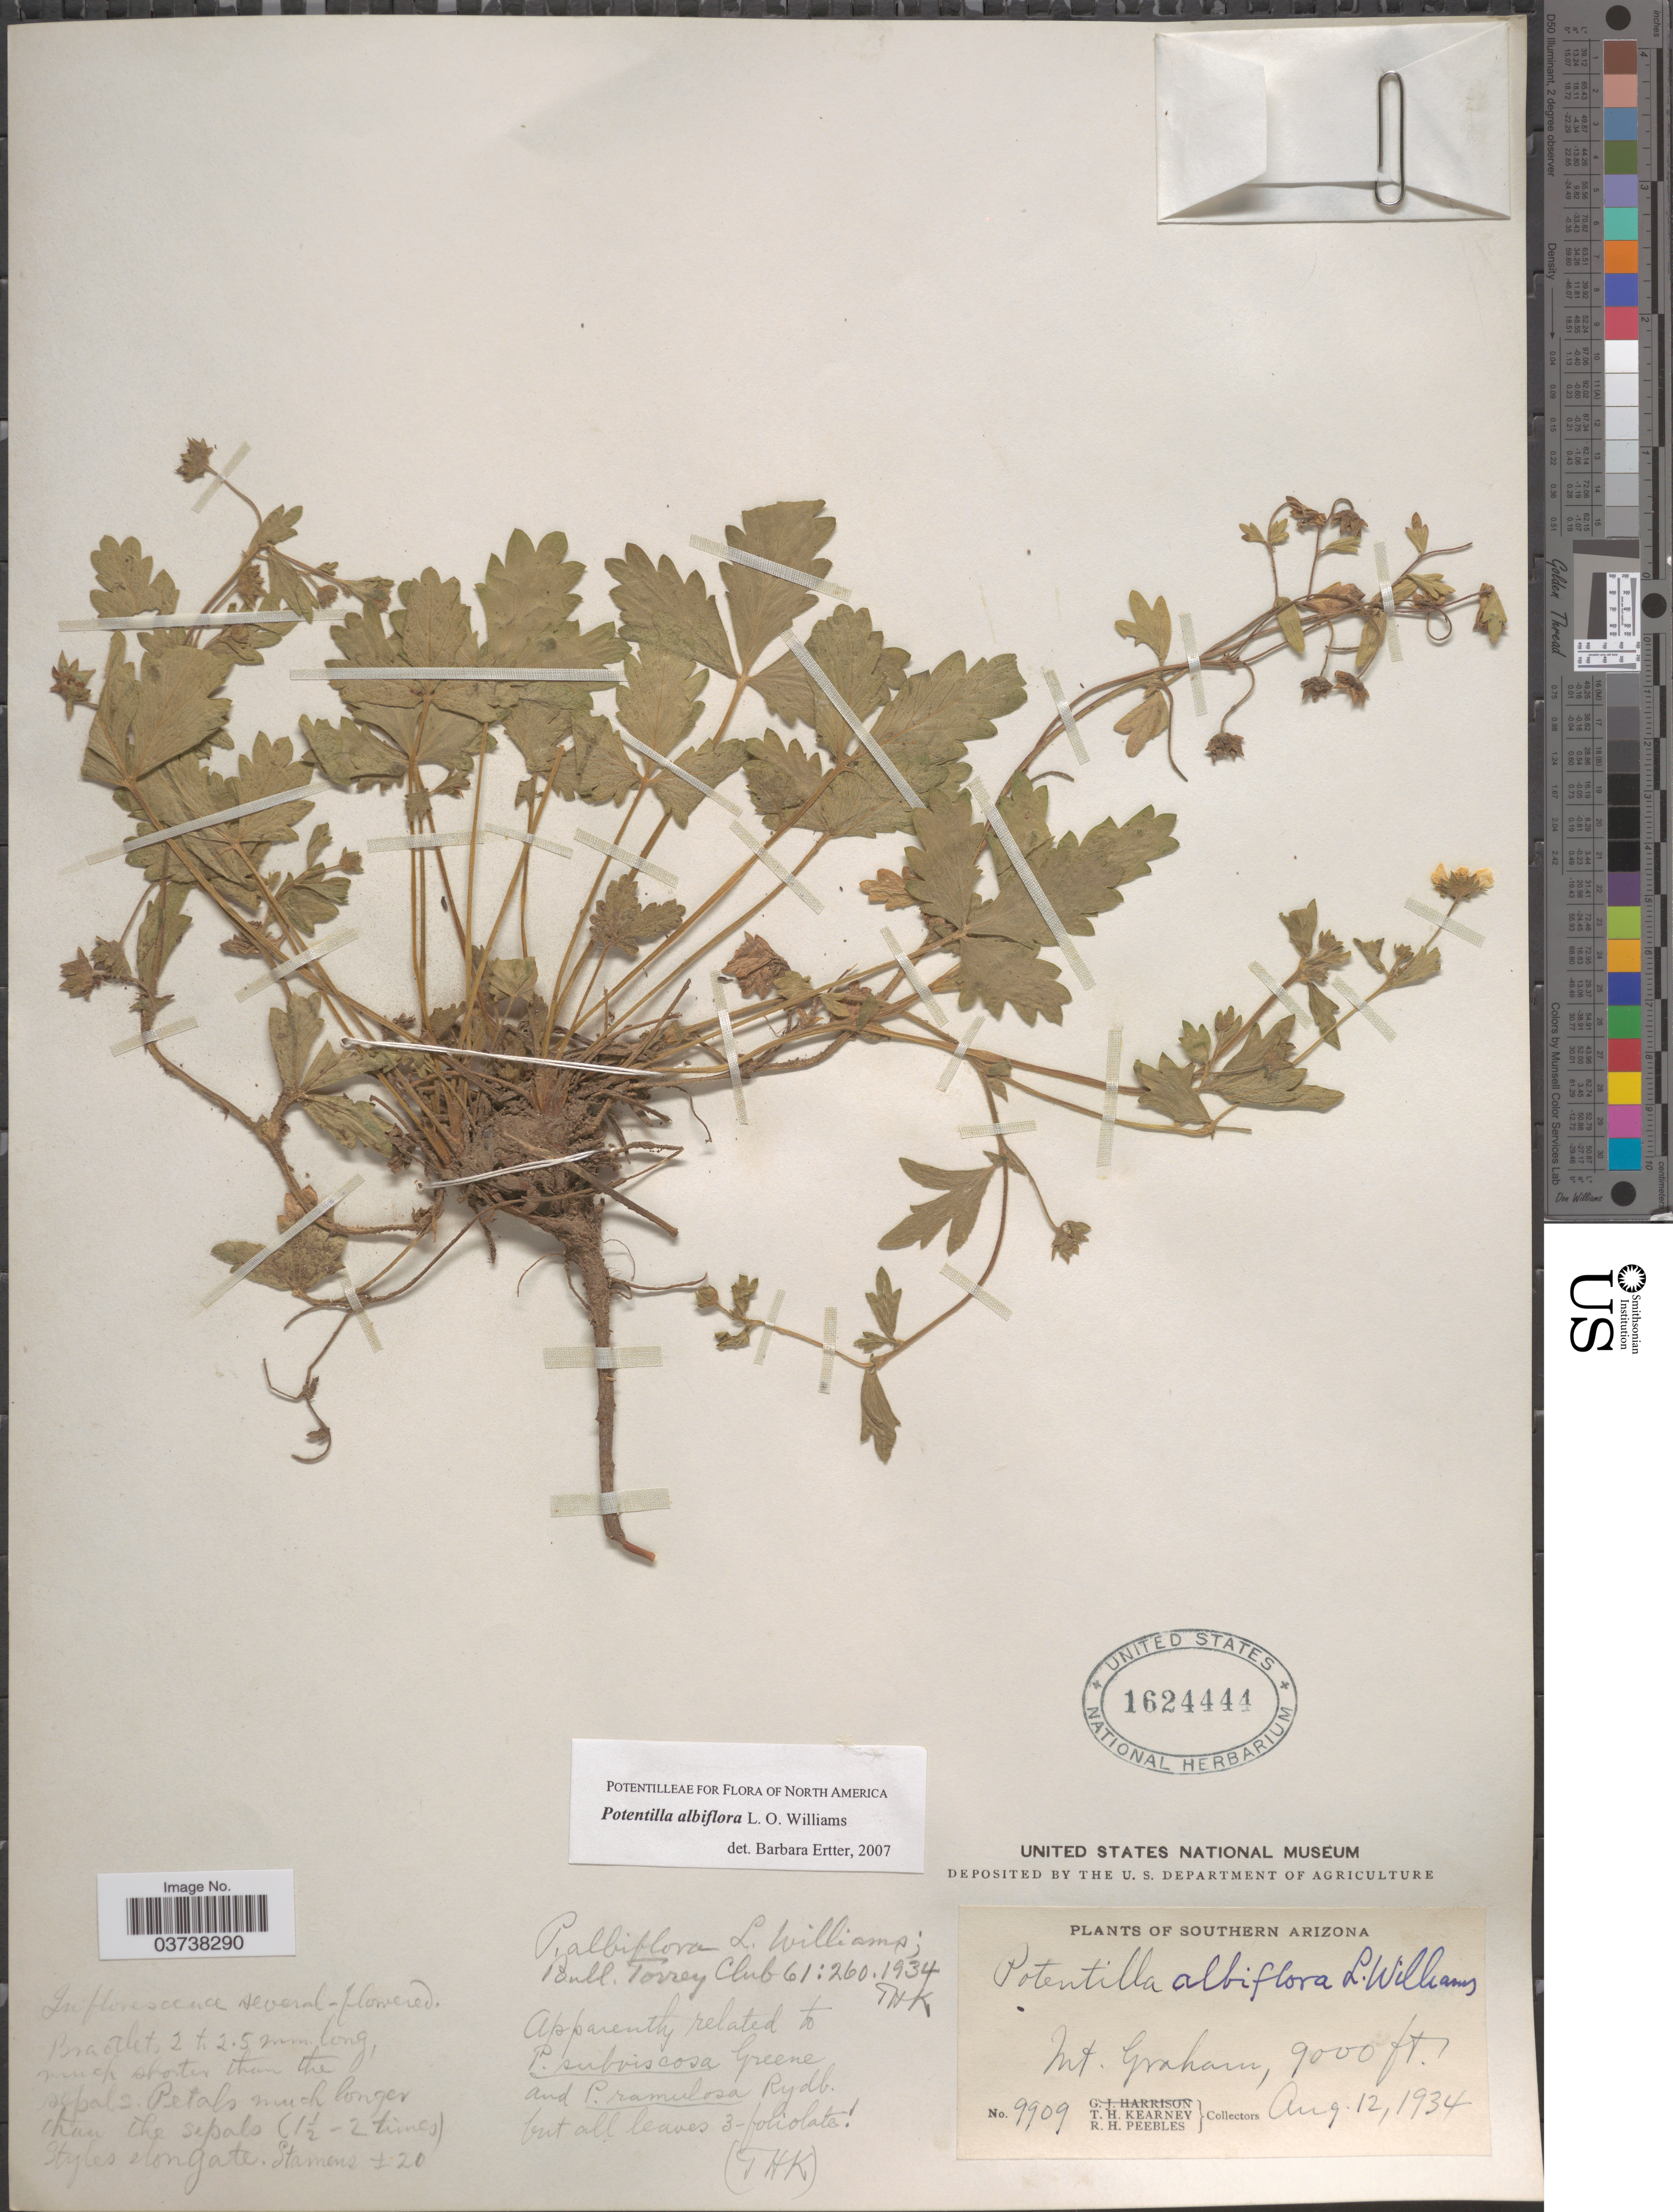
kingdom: Plantae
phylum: Tracheophyta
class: Magnoliopsida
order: Rosales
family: Rosaceae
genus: Potentilla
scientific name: Potentilla albiflora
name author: L.O. Williams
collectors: T. H. Kearney & R. H. Peebles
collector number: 9909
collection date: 1934-08-12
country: United States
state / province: Arizona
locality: Southern Arizona. Mt. Graham.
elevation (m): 2743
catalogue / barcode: US 1624444